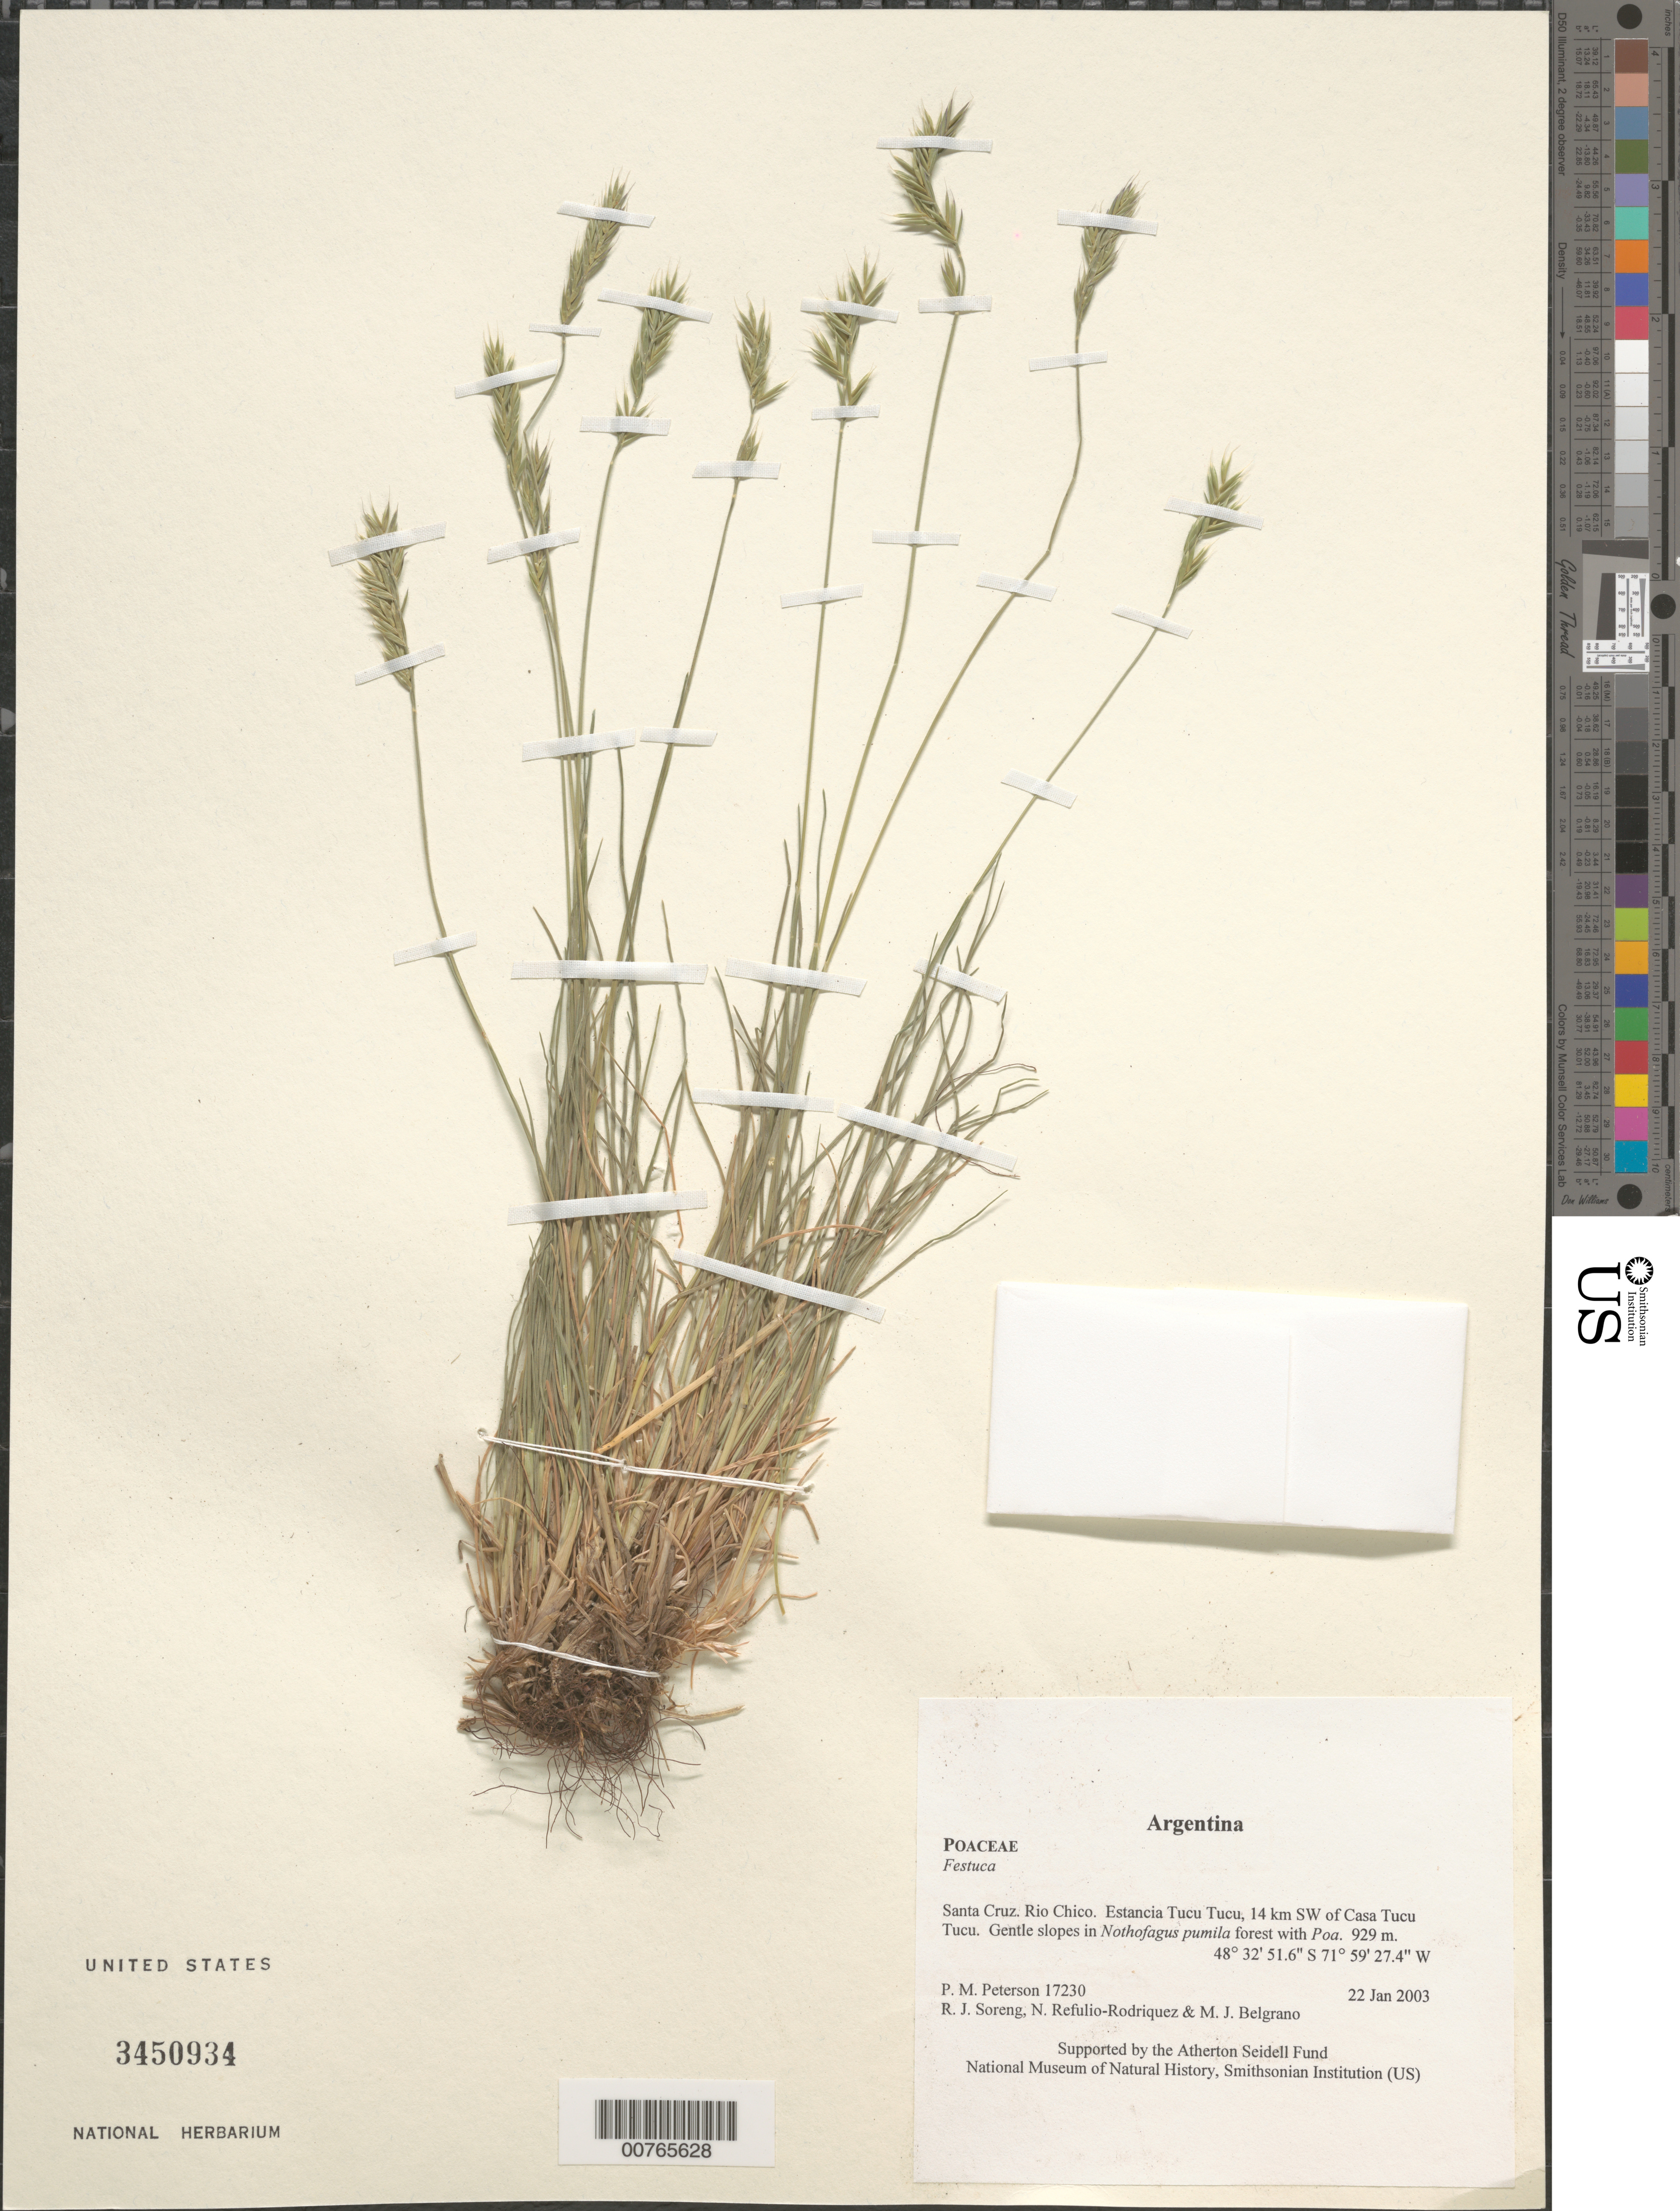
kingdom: Plantae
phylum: Tracheophyta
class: Liliopsida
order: Poales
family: Poaceae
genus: Festuca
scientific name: Festuca sp.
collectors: P. M. Peterson, R. J. Soreng, N. Refulio-Rodríguez & M. Belgrano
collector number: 17230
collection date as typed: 22 Jan 2003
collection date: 2003-01-22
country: Argentina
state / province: Santa Cruz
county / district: Rio Chico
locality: Estancia Tucu Tucu, 14 km SW of Casa Tucu Tucu. Gentle slopes in Nothofagus pumila forest with Poa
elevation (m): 929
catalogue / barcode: US 3450934